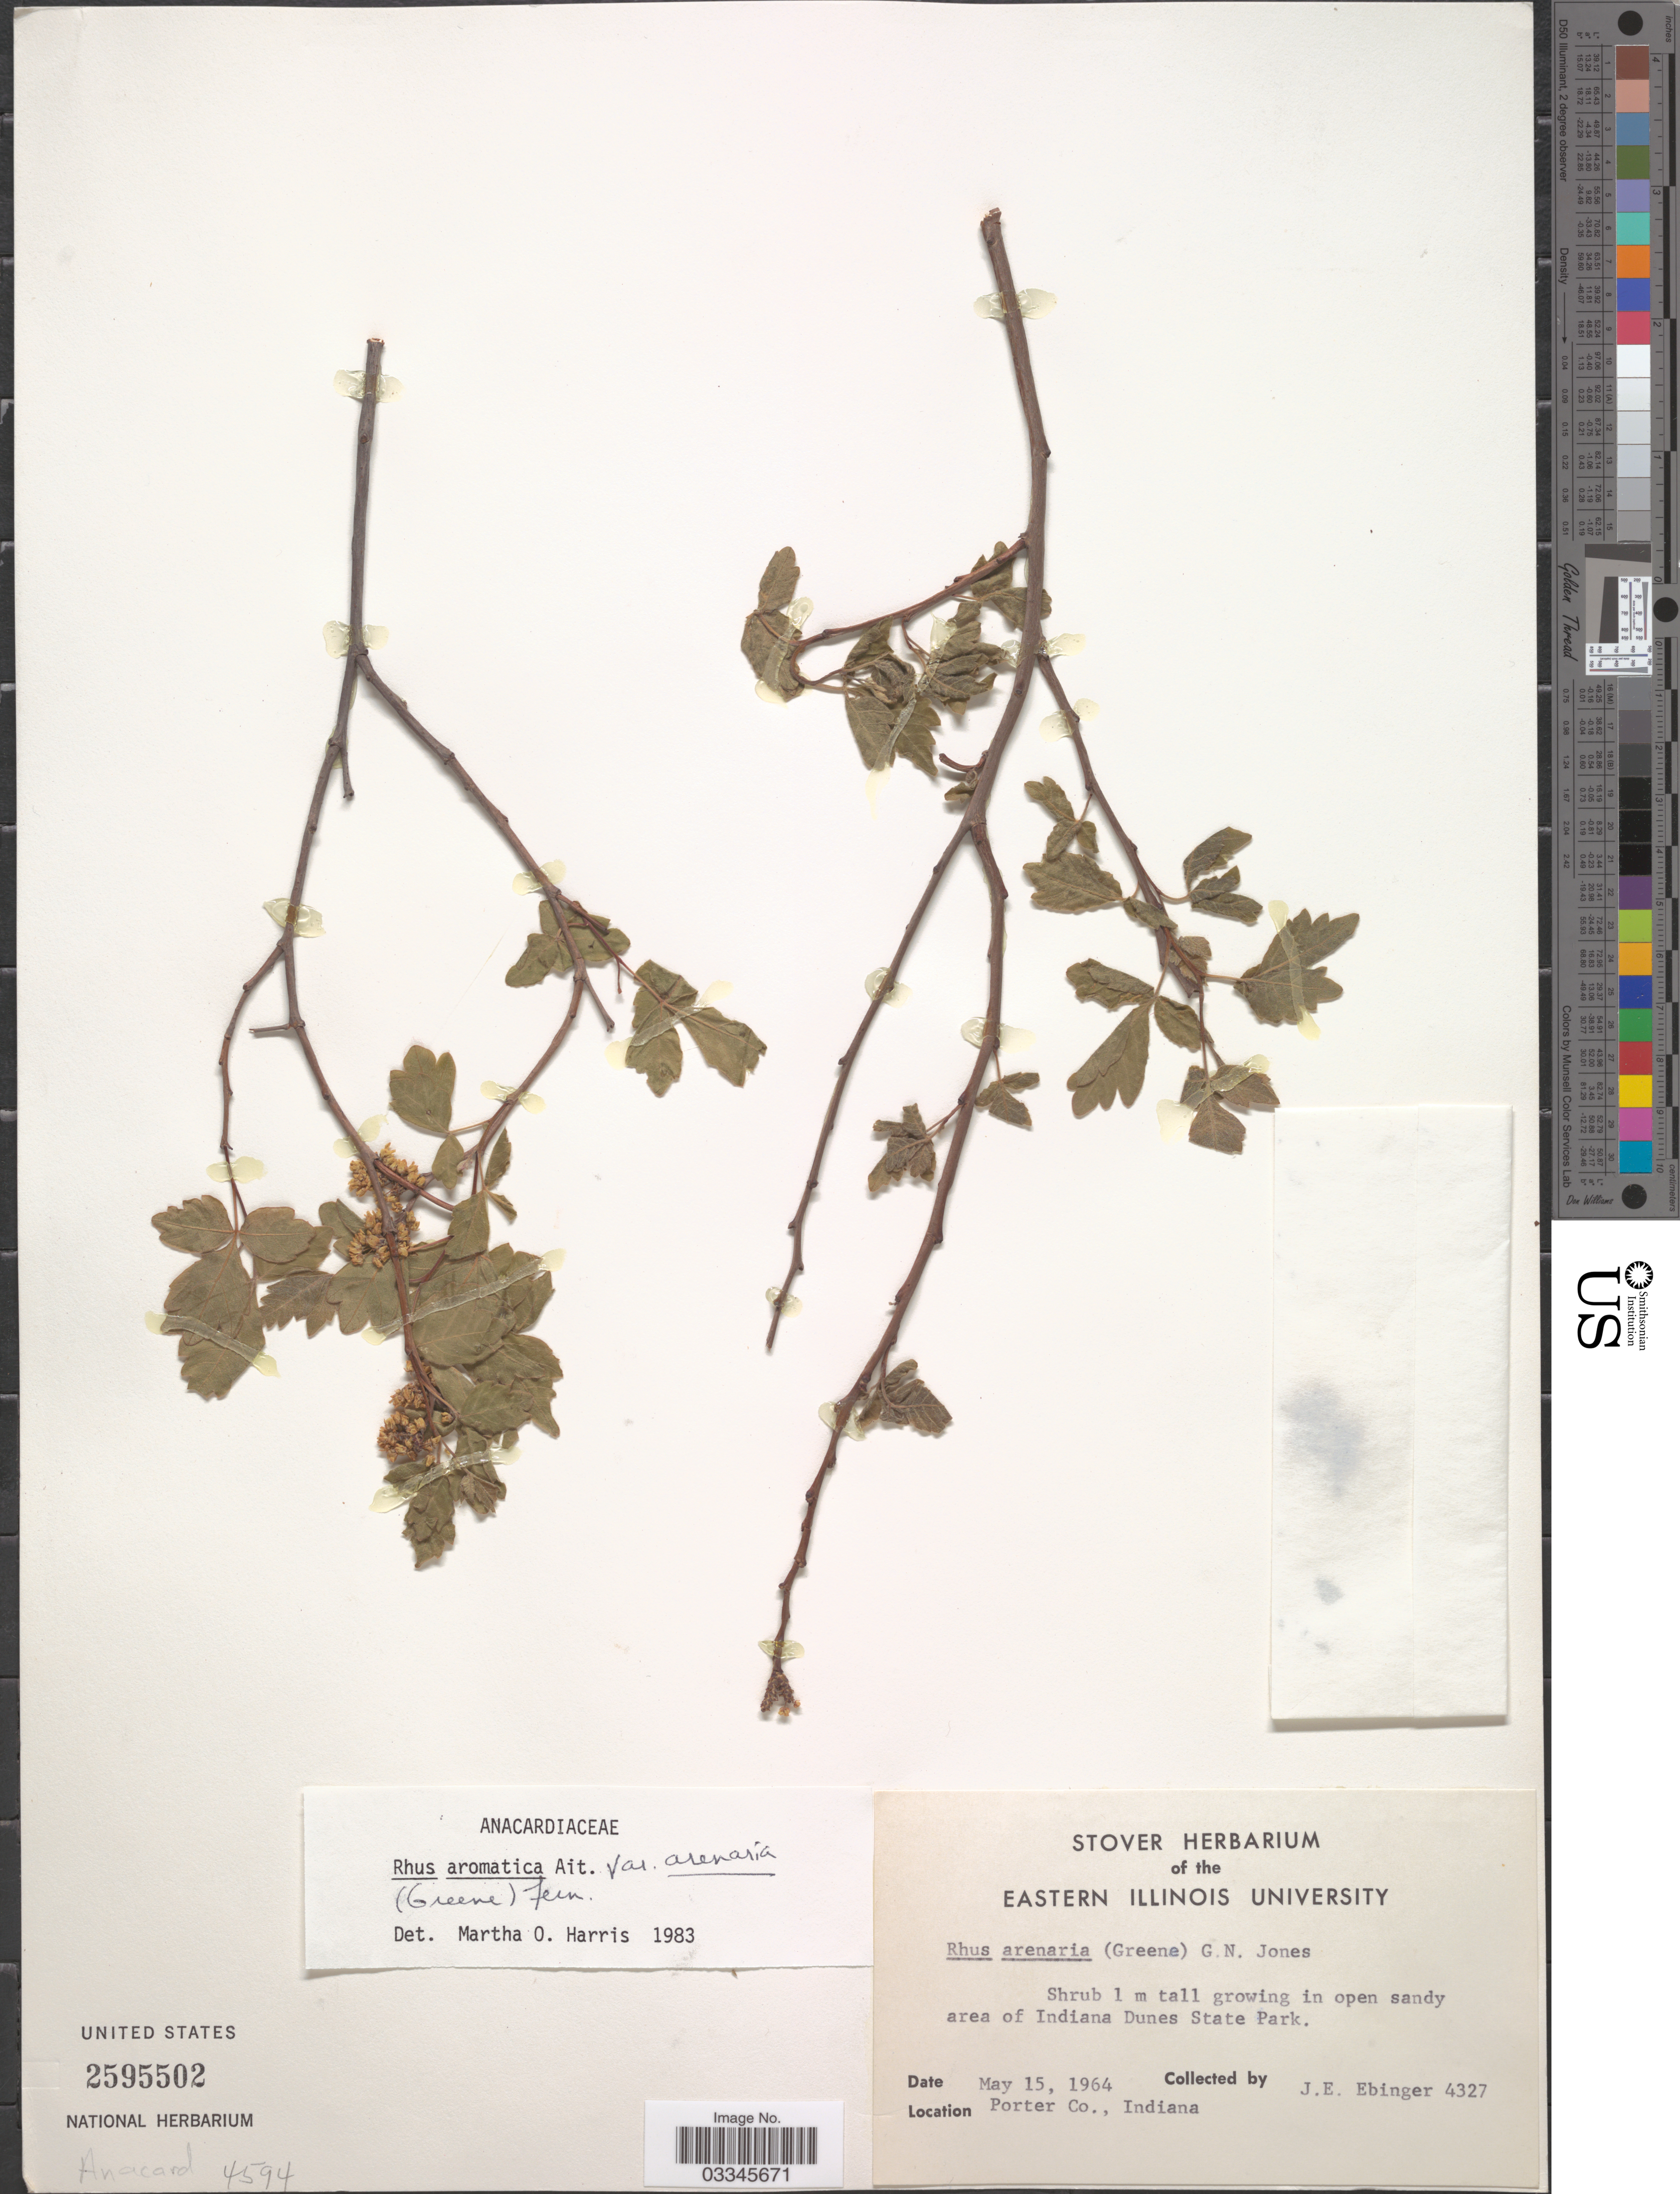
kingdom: Plantae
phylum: Tracheophyta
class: Magnoliopsida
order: Sapindales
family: Anacardiaceae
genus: Rhus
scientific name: Rhus aromatica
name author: Aiton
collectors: J. Ebinger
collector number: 4327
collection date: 1964-05-15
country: United States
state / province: Indiana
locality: Area of Indiana Dunes State Park. Porter Co.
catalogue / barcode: US 2595502